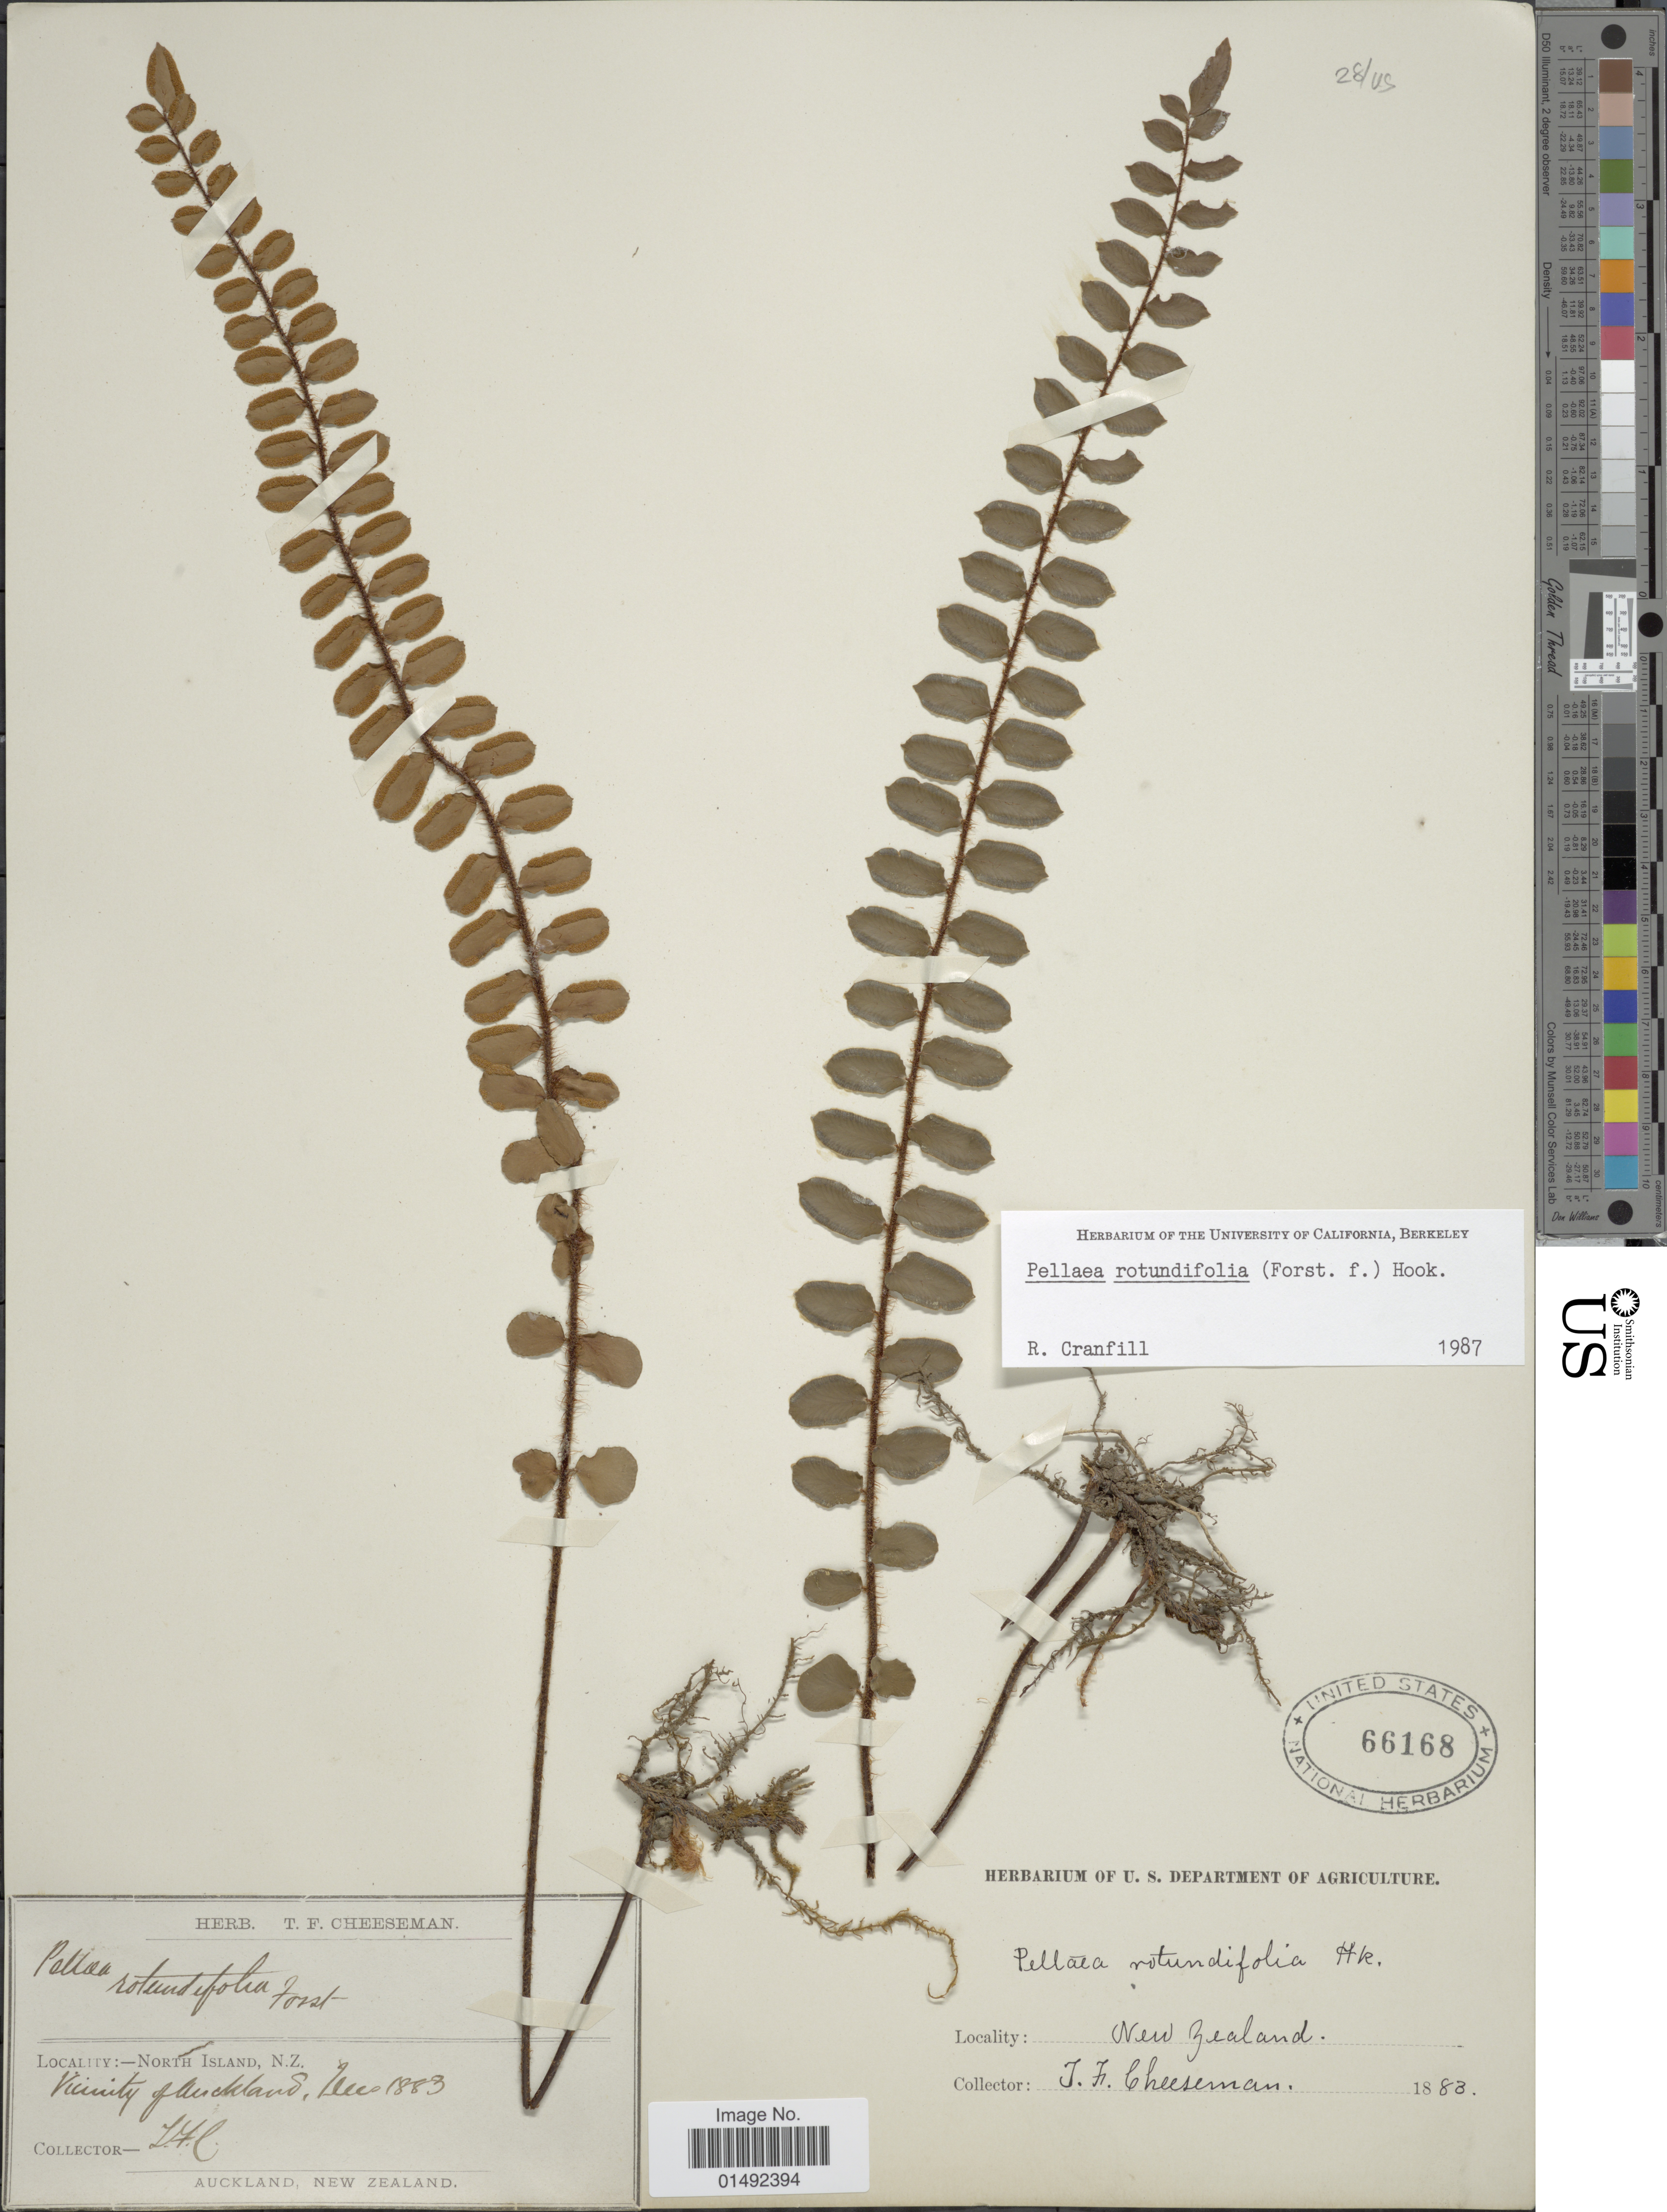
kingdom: Plantae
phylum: Tracheophyta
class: Polypodiopsida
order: Polypodiales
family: Pteridaceae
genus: Pellaea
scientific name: Pellaea rotundifolia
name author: Hook.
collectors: T. F. Cheeseman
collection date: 1883-06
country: New Zealand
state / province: Auckland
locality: North Island, Vicinity of Auckland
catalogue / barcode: US 66168